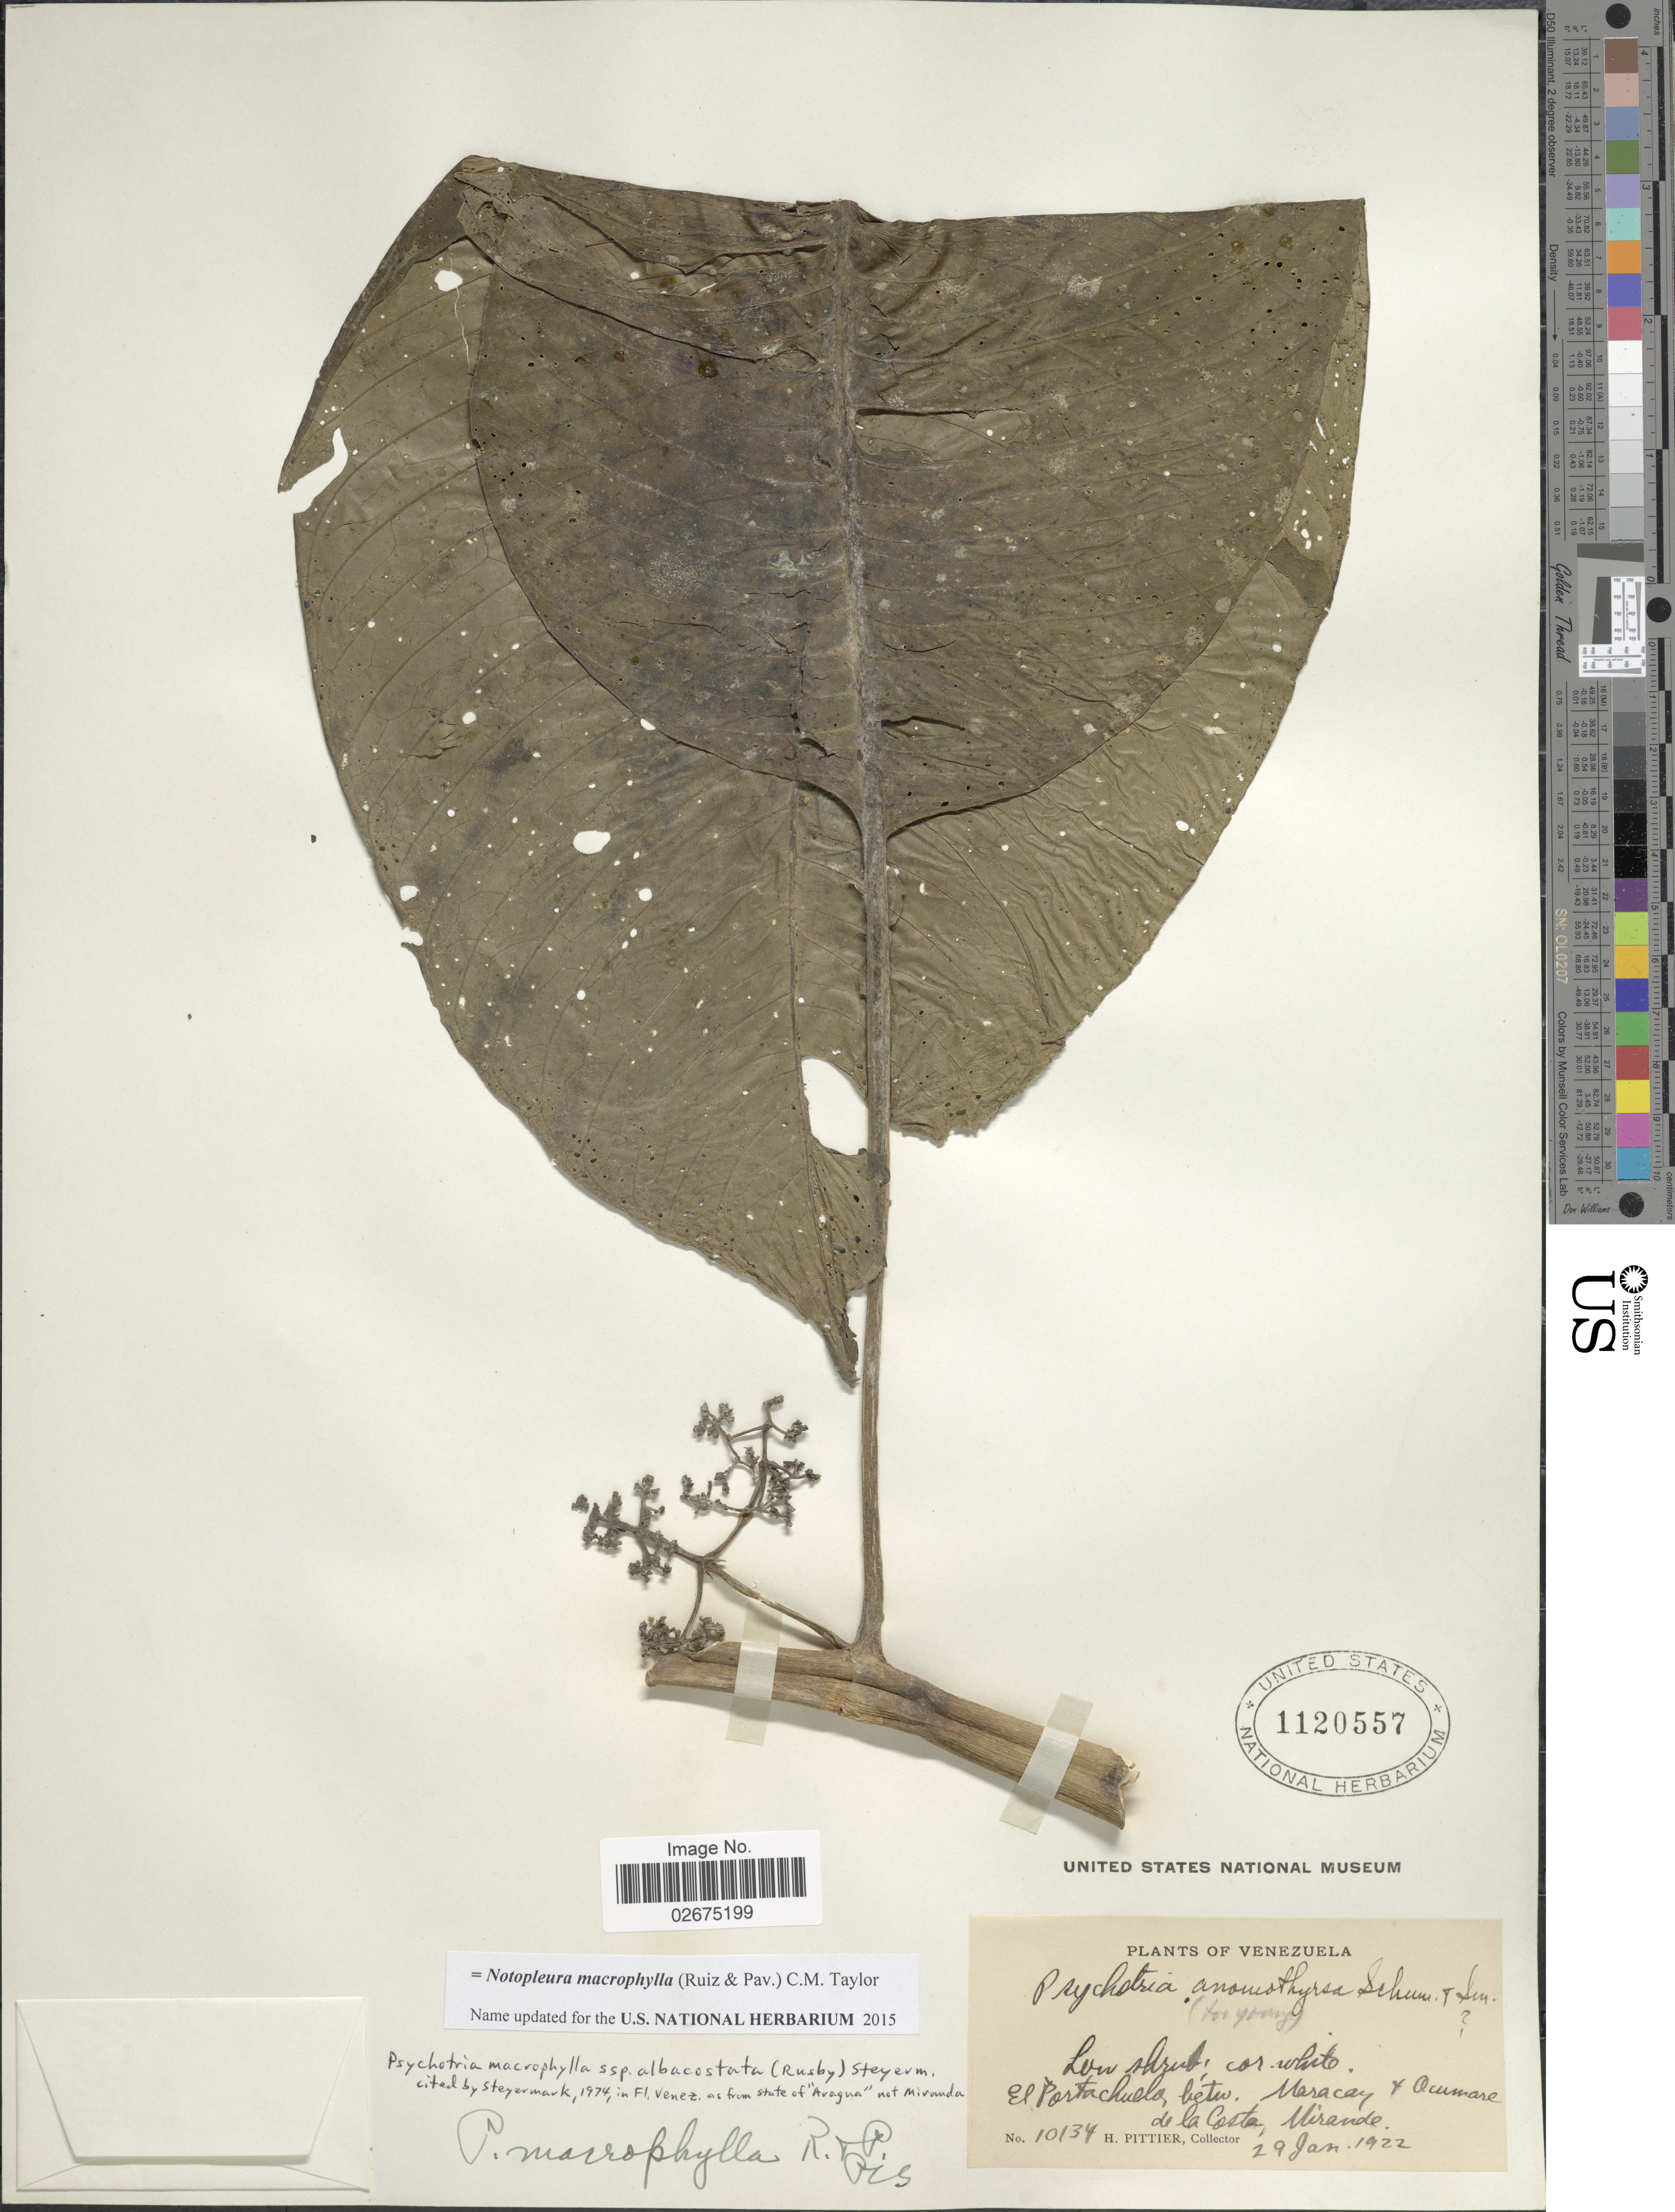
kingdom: Plantae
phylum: Tracheophyta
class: Magnoliopsida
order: Gentianales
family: Rubiaceae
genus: Notopleura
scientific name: Notopleura macrophylla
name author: (Ruiz & Pav.) C.M. Taylor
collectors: H. F. Pittier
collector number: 10134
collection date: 1922-01-29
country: Venezuela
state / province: Miranda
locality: El Portachuela, betw. Maracay & Acumare de la Costa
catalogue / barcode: US 1120557